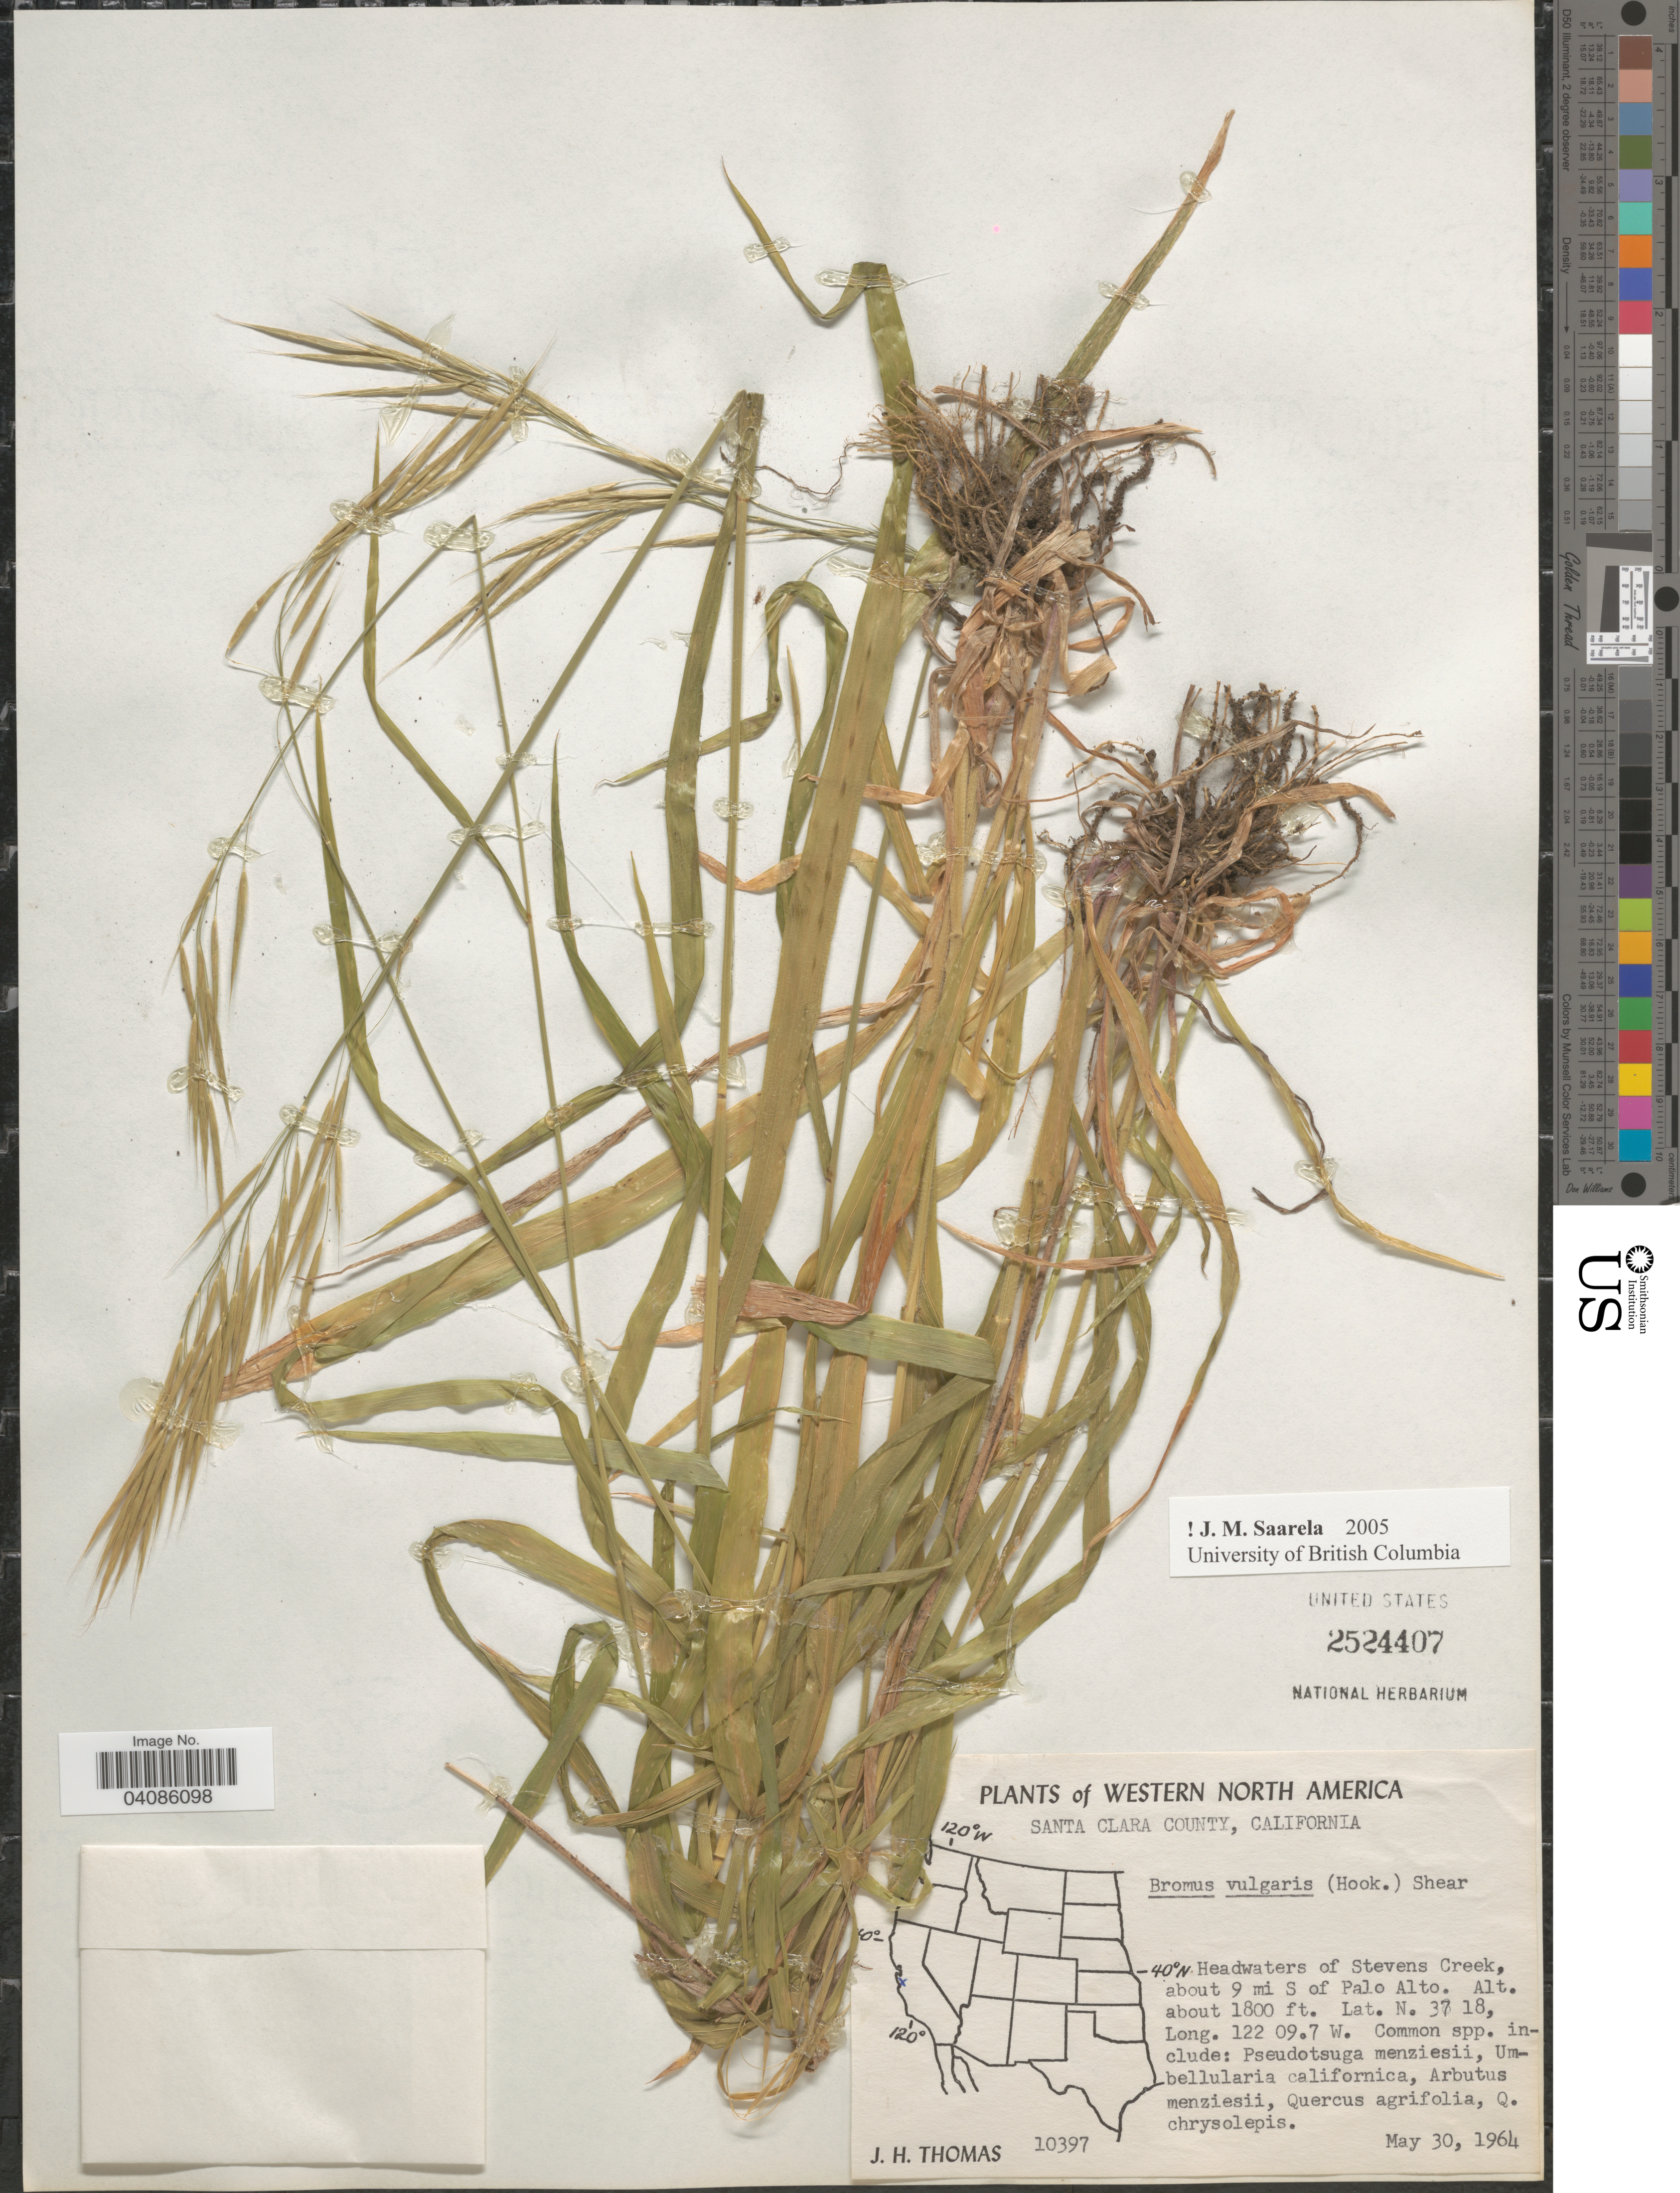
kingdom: Plantae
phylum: Tracheophyta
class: Liliopsida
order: Poales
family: Poaceae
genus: Bromus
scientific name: Bromus vulgaris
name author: (Hook.) Shear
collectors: J. H. Thomas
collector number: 10397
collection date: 1964-05-30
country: United States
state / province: California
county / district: Santa Clara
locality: Western North America. Santa Clara County. Headwaters of Stevens Creek, about 9 mi S of Palo Alto.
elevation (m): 549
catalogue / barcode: US 2524407